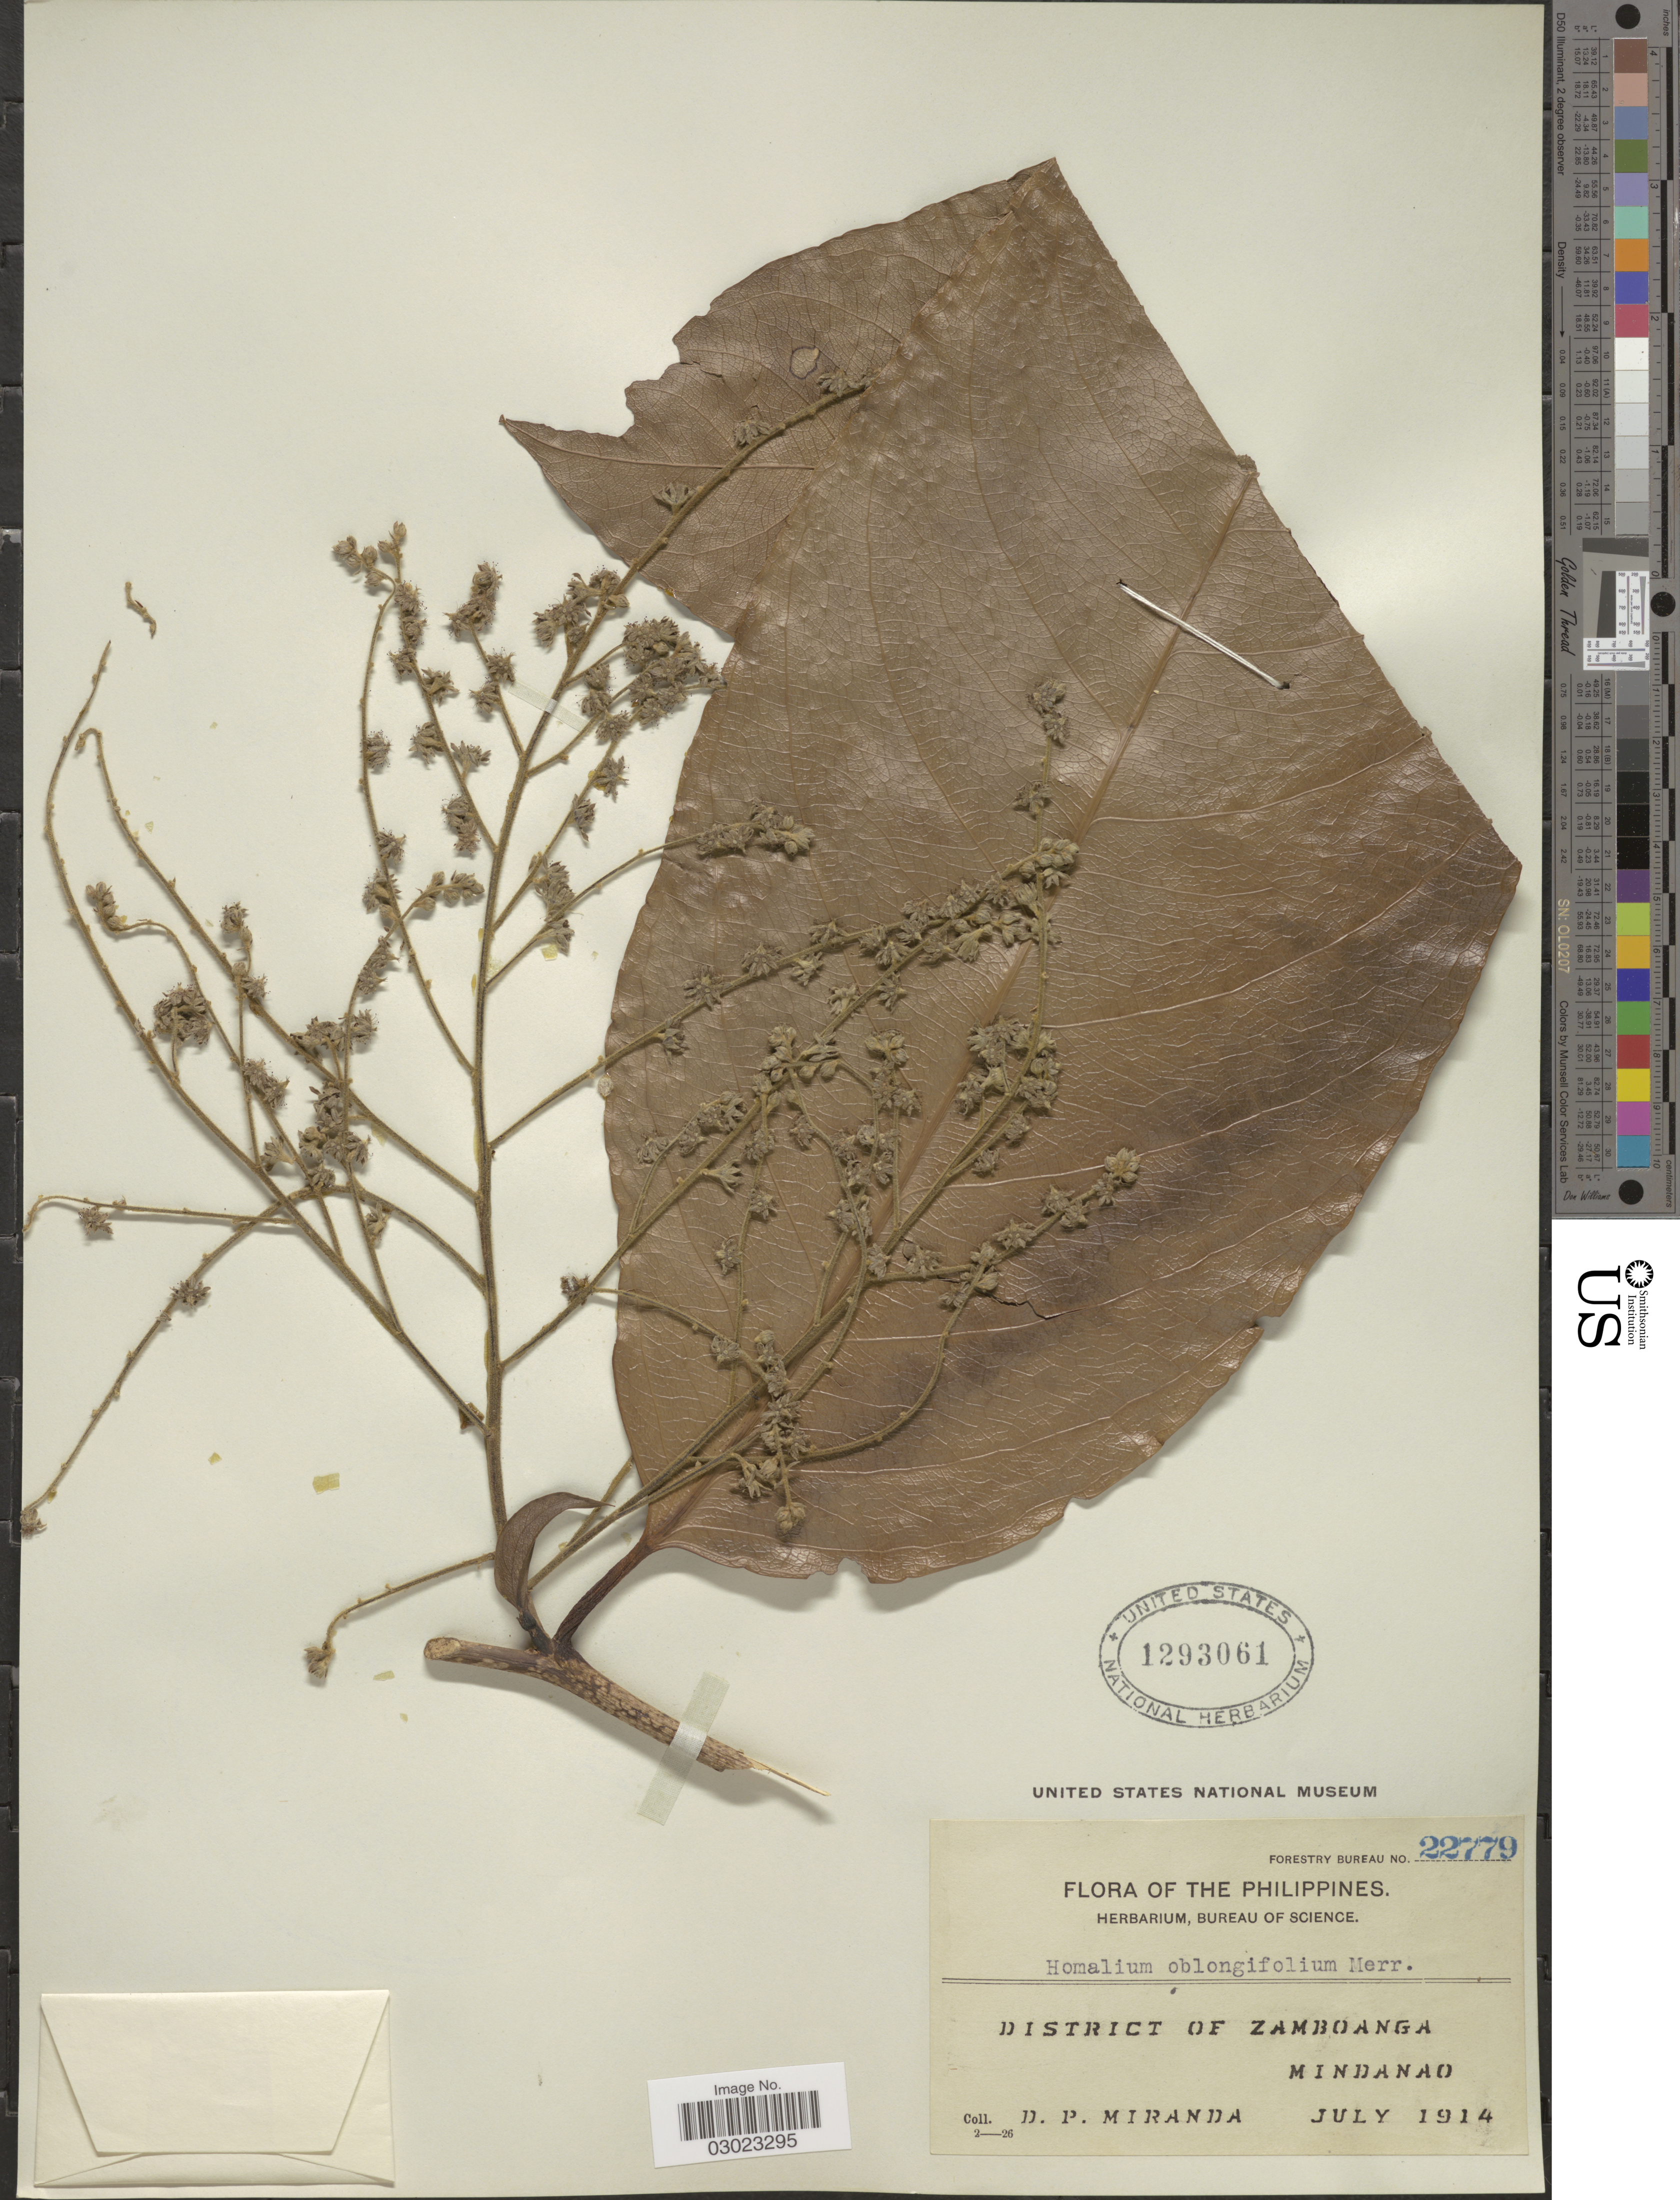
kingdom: Plantae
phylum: Tracheophyta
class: Magnoliopsida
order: Malpighiales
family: Salicaceae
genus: Homalium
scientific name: Homalium oblongifolium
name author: Merr.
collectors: D. P. Miranda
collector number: Forestry Bureau 22779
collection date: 1914-07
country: Philippines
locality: District of Zamboanga, Mindanao.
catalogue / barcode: US 1293061